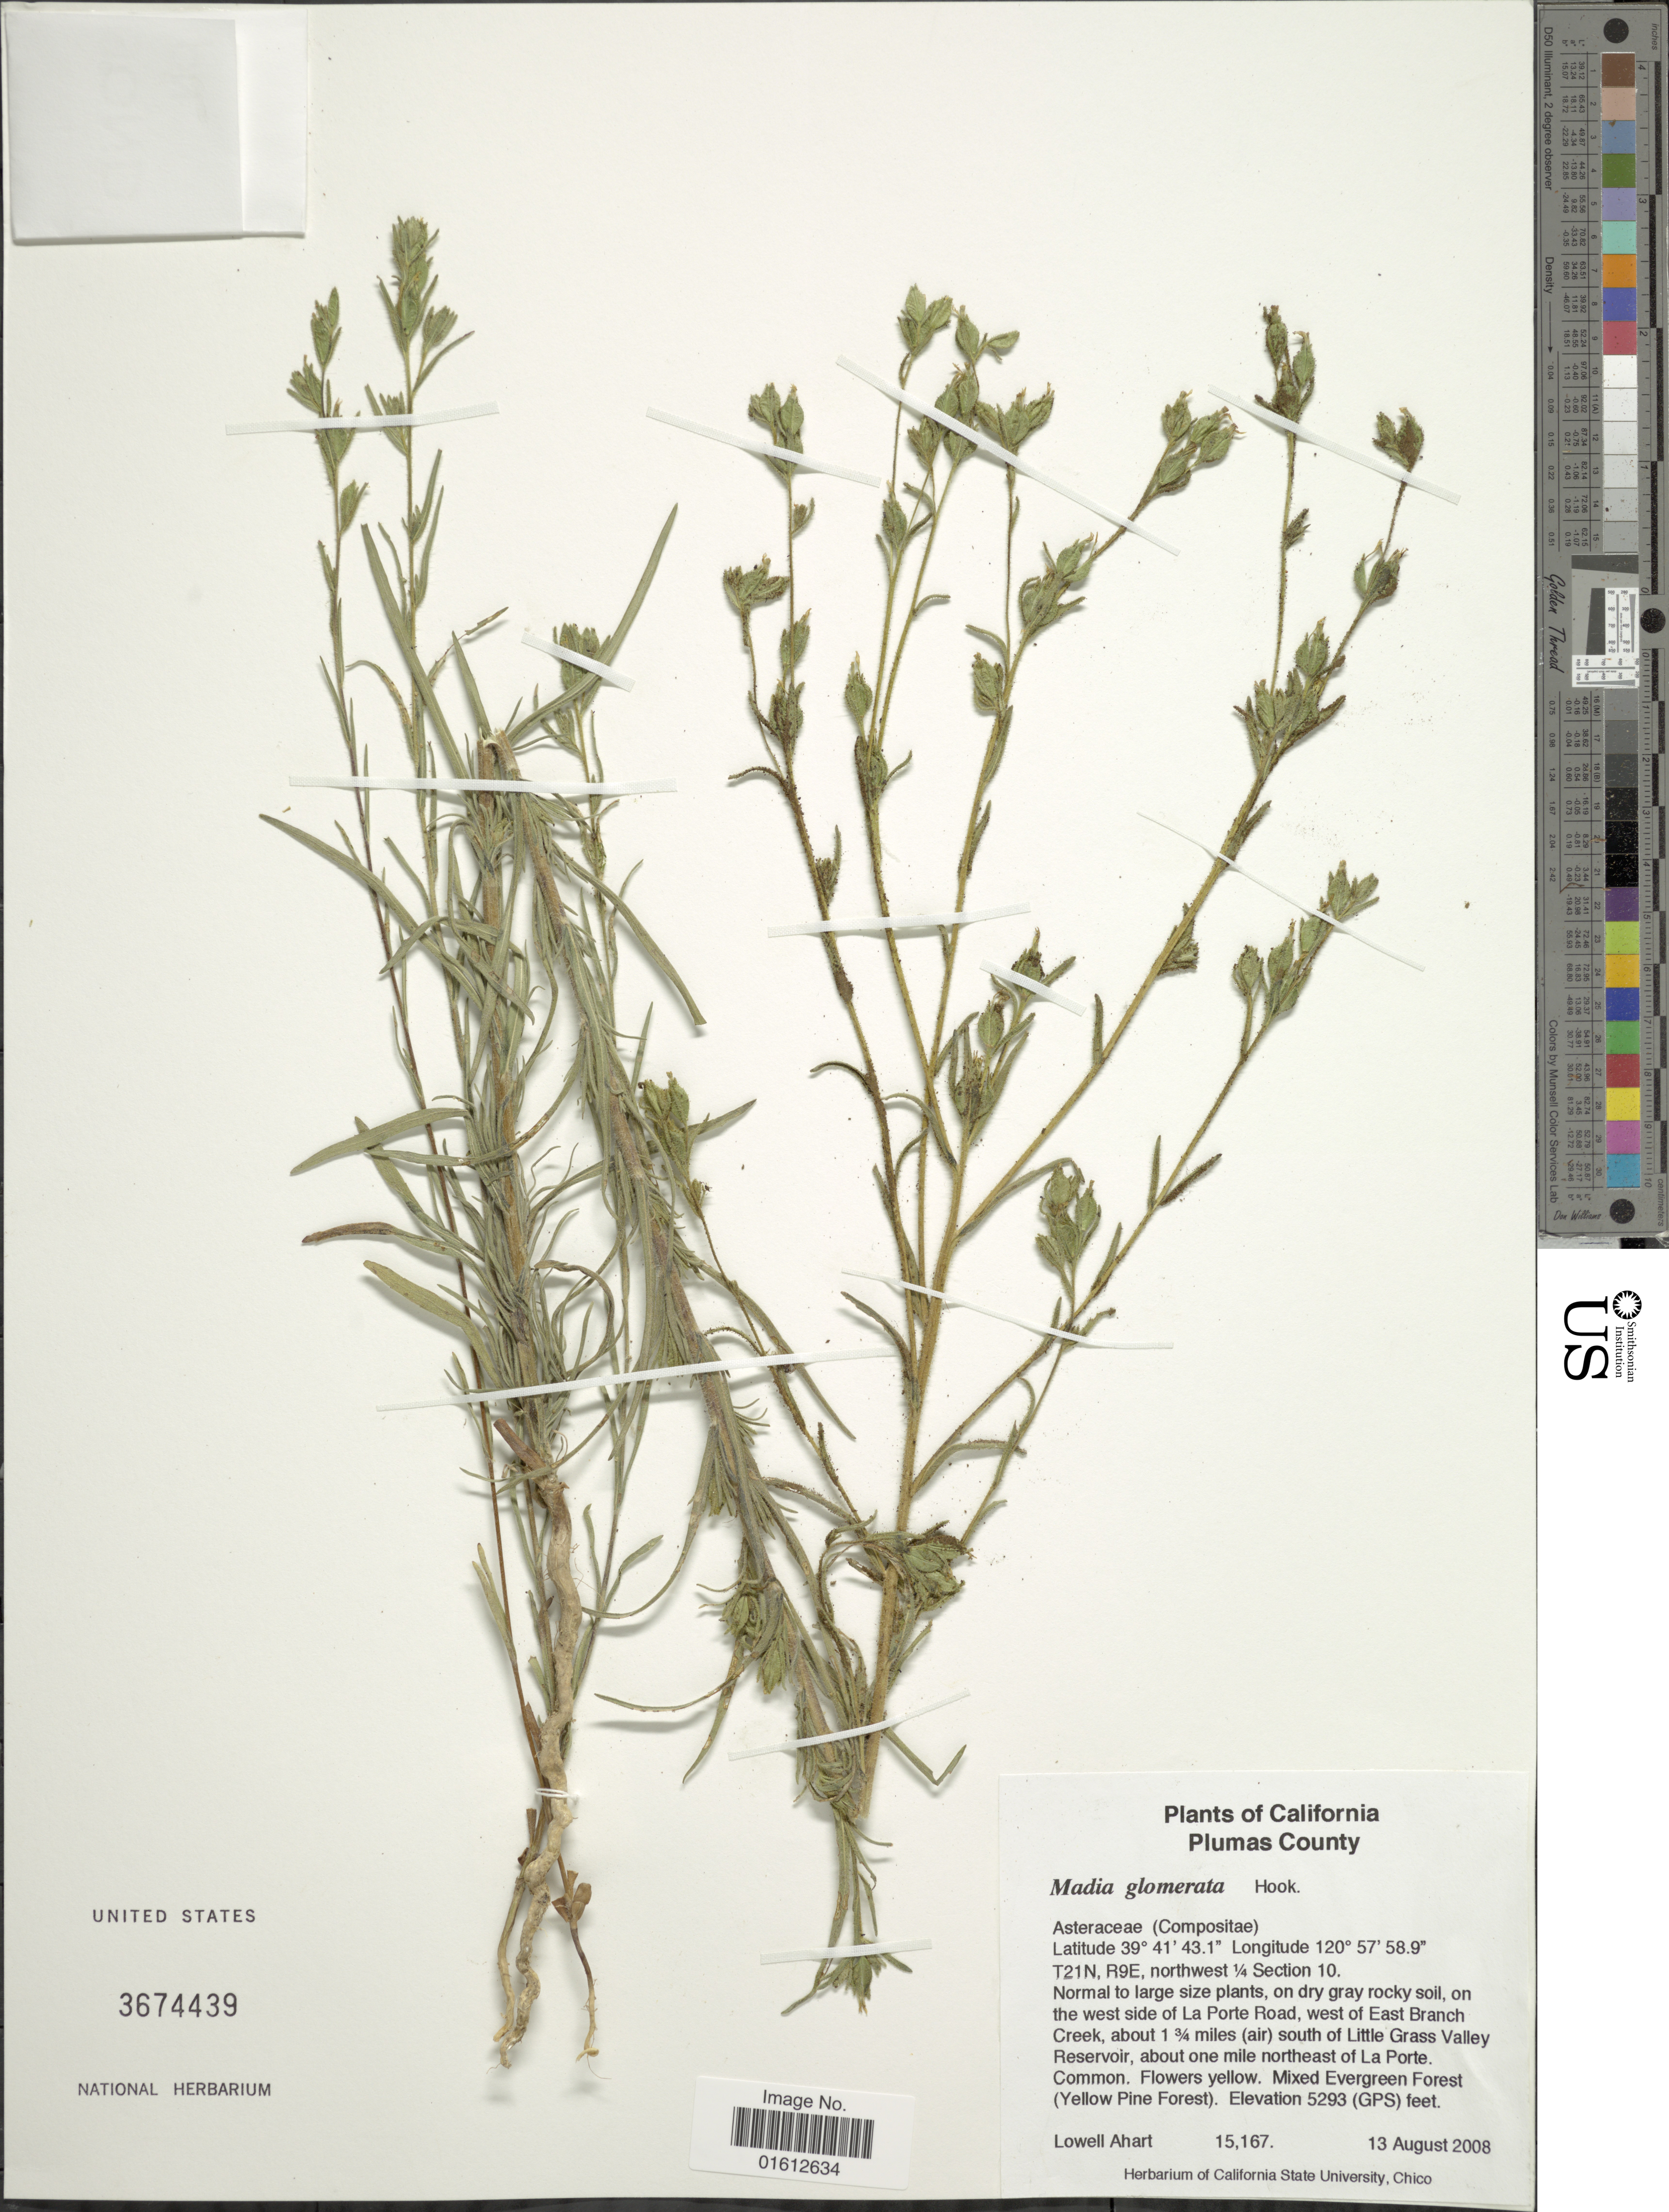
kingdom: Plantae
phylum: Tracheophyta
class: Magnoliopsida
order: Asterales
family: Asteraceae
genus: Madia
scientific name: Madia glomerata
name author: Hook.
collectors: L. Ahart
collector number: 15167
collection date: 2008-08-13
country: United States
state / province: California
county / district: Plumas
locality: Plumas County. T21N, R9E, northwest ¼ Section 10. On the west side of La Porte Road, west of East Branch Creek, about 1 ¾ miles (air) south of Little Grass Valley Reservoir, about one mile northeast of La Porte.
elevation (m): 1613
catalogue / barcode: US 3674439